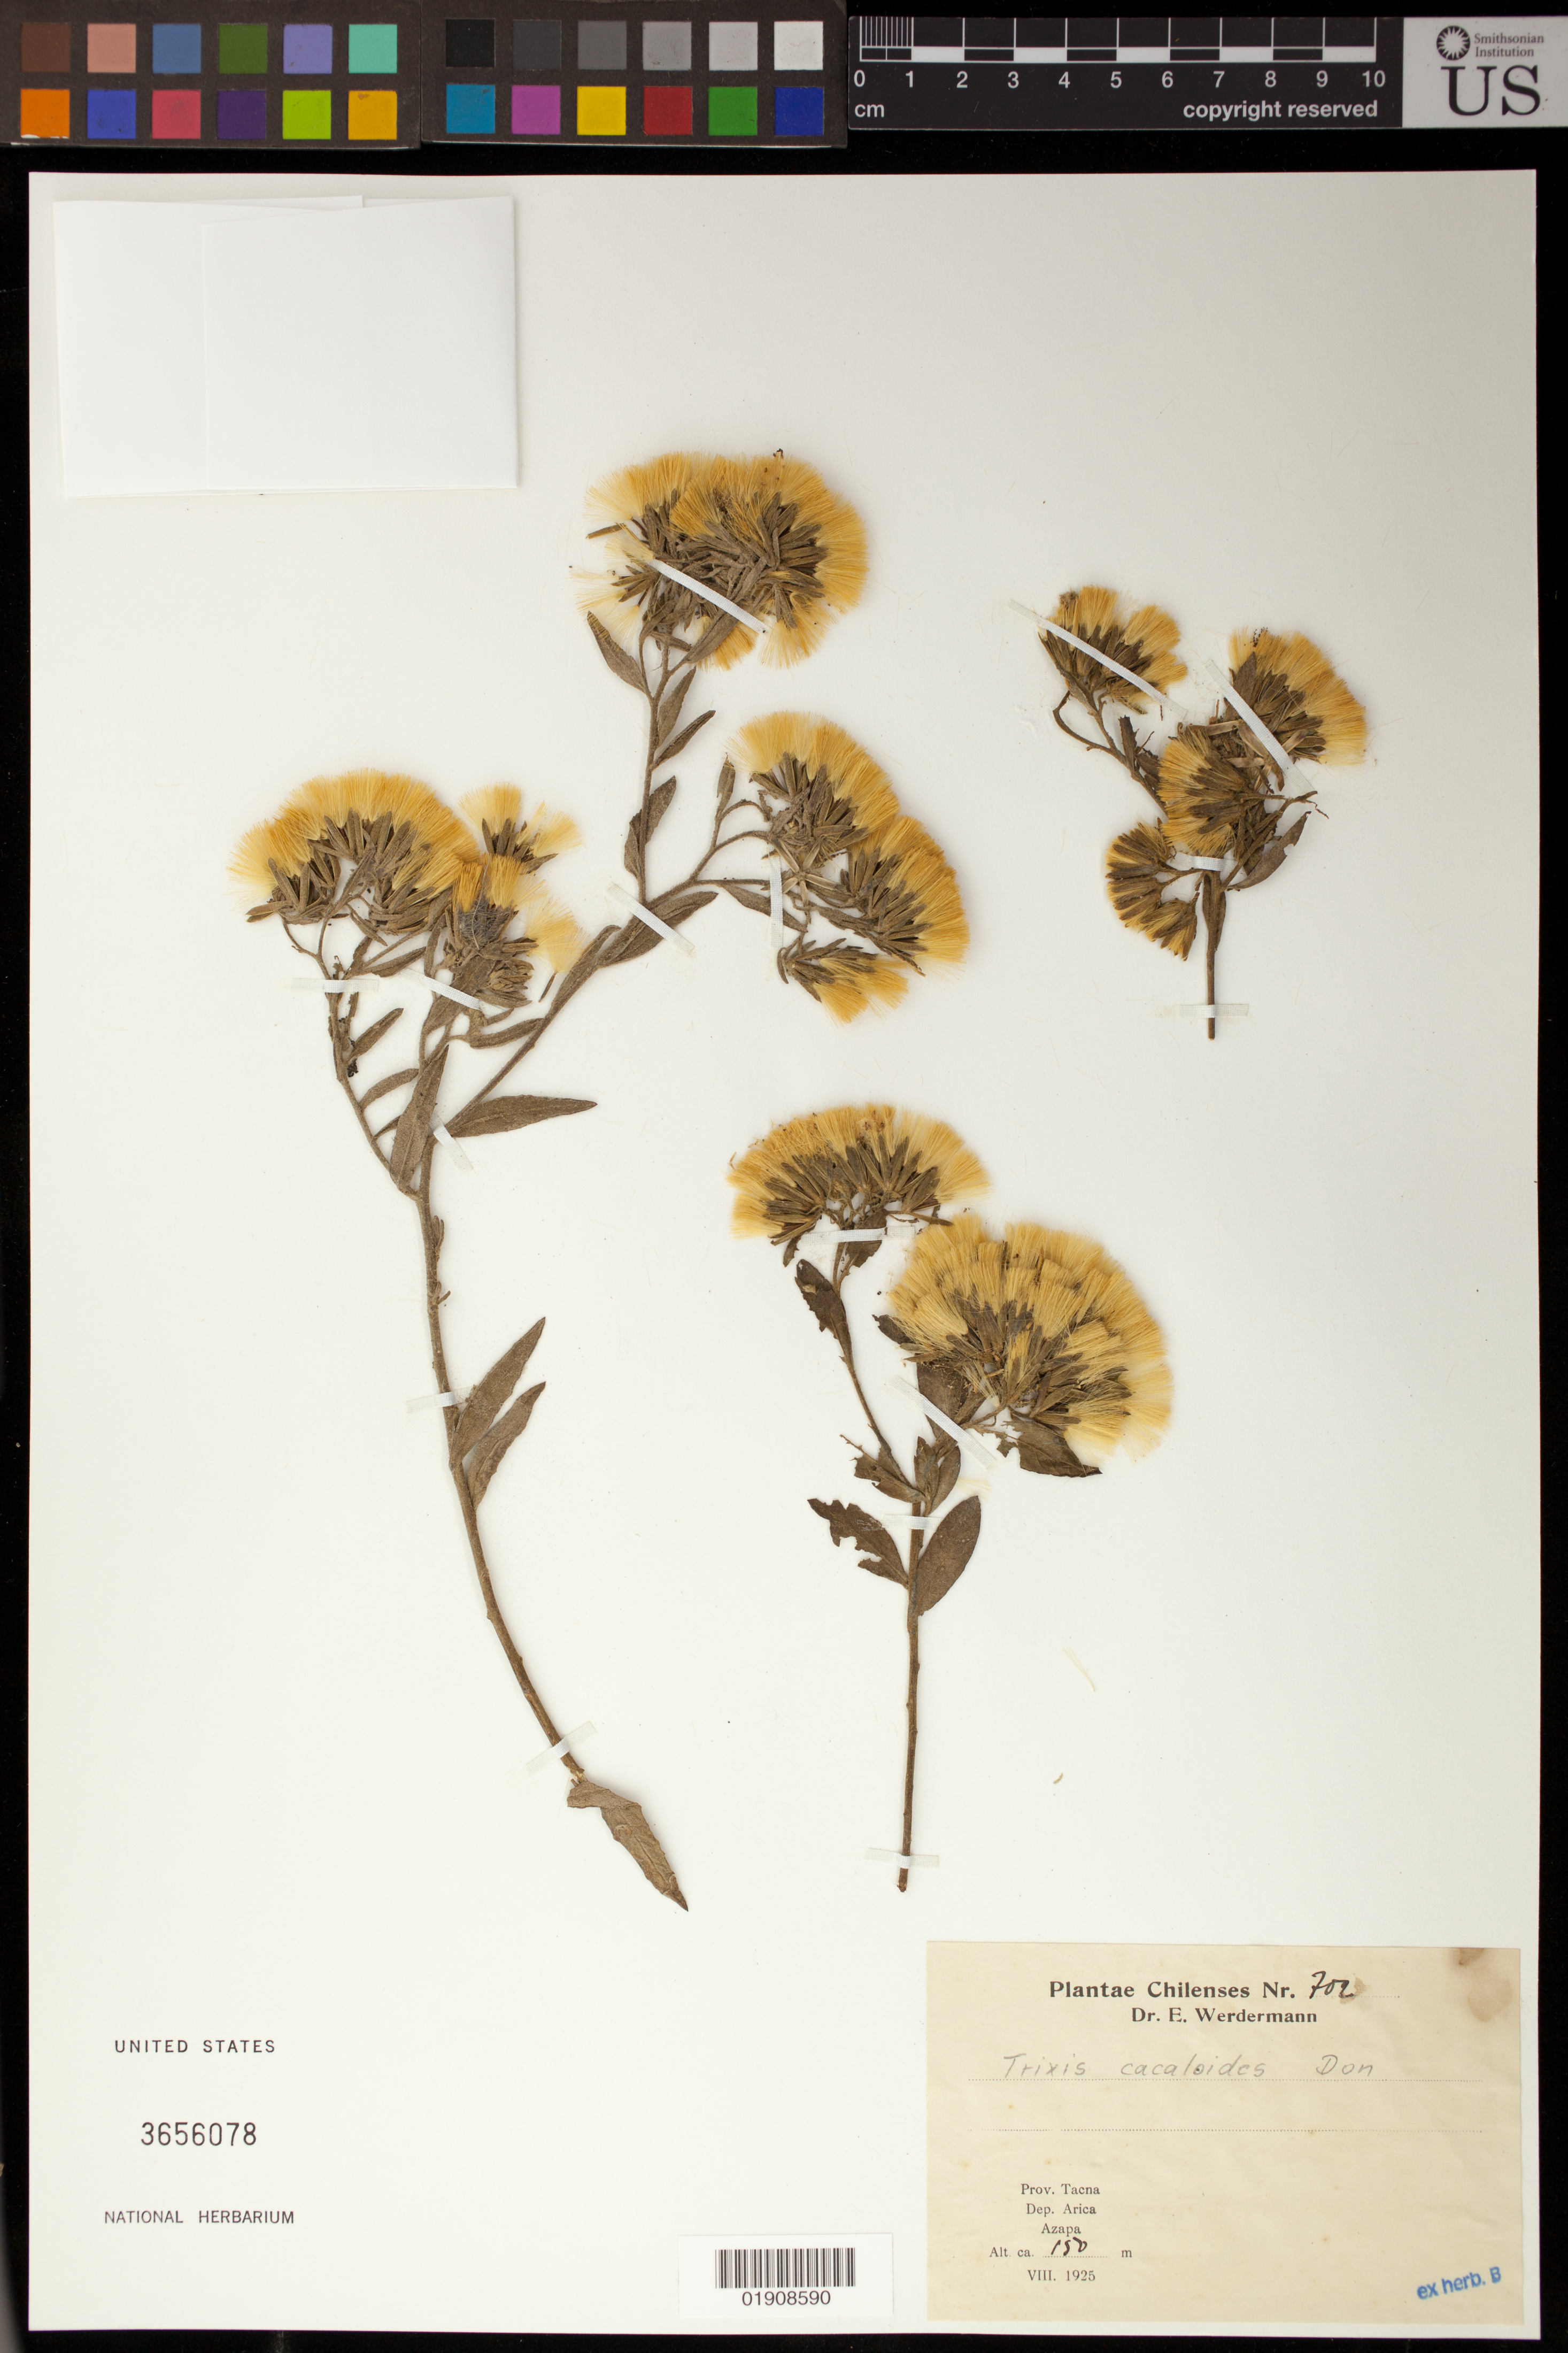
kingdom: Plantae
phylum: Tracheophyta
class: Magnoliopsida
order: Asterales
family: Asteraceae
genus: Trixis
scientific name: Trixis cacalioides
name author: (Kunth) D. Don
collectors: E. Werdermann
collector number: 702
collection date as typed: September 1925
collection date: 1925-09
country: Chile / Peru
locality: Tacna. Arica. Azapa.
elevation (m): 150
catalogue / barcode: US 3656078